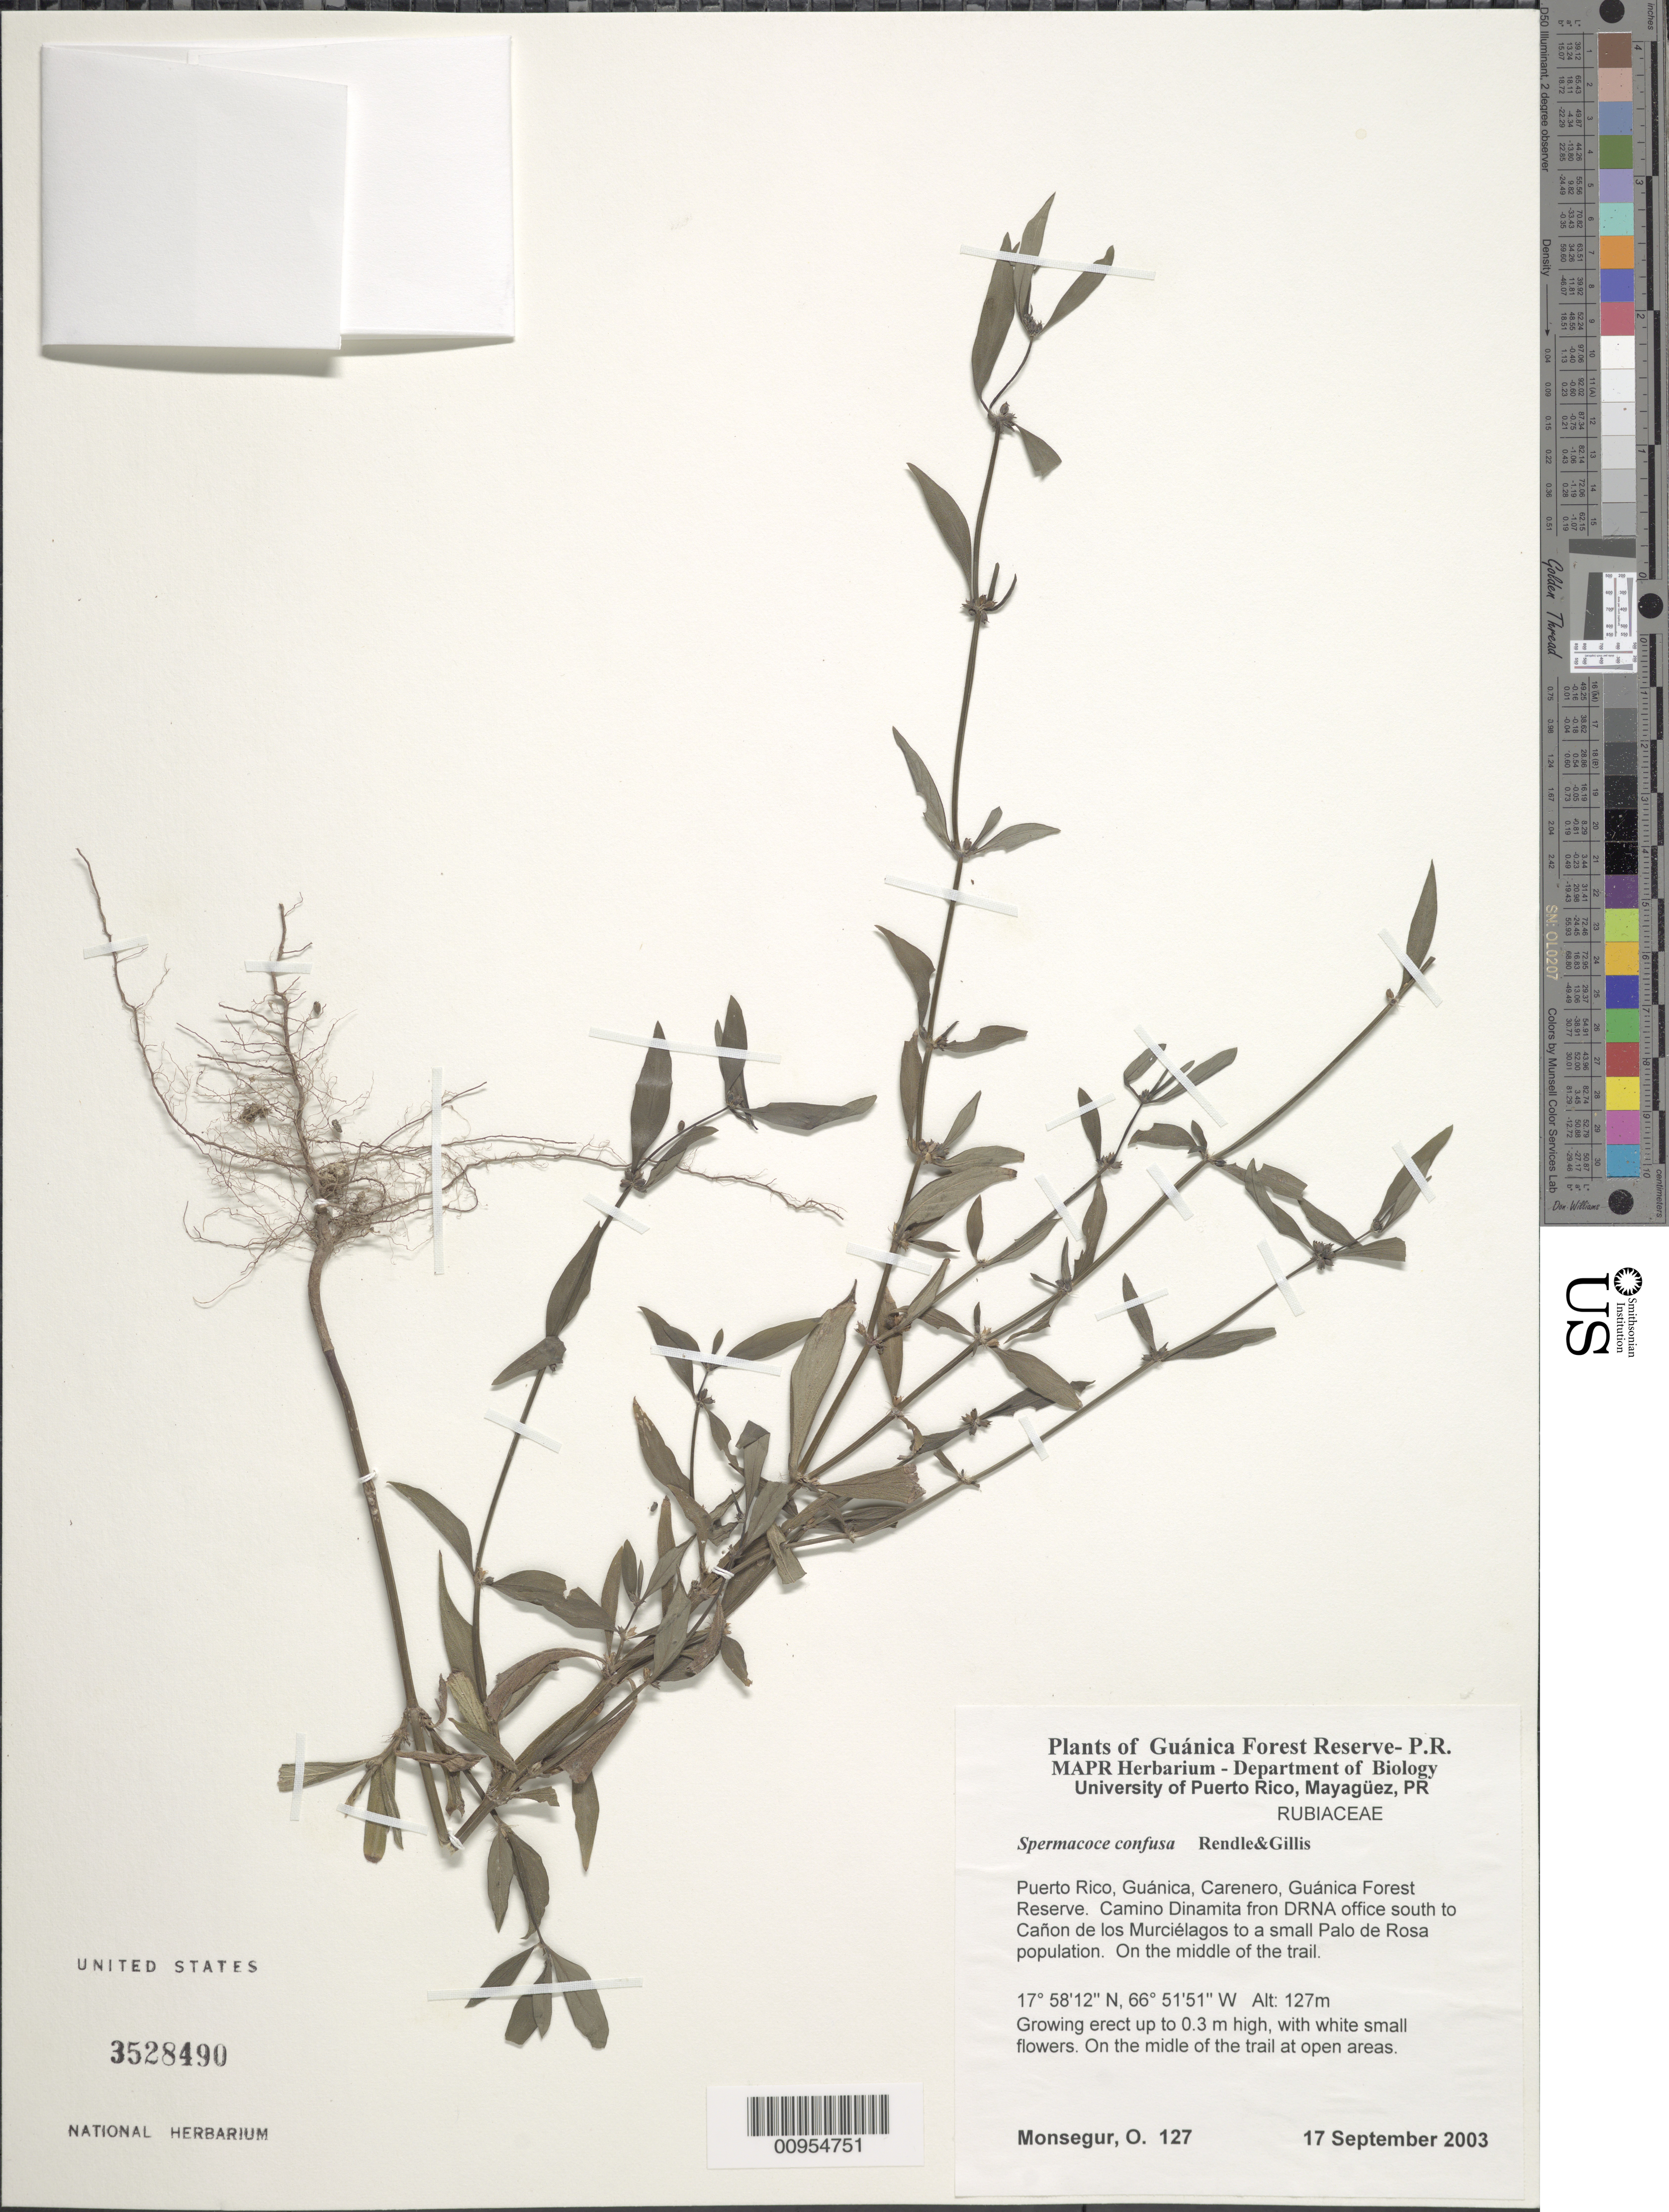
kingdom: Plantae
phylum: Tracheophyta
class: Magnoliopsida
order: Gentianales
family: Rubiaceae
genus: Spermacoce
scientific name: Spermacoce confusa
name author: Rendle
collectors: O. Monsegur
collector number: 127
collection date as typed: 17 Sep 2003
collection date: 2003-09-17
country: Puerto Rico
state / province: Guánica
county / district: Carenero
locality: Guánica Forest Reserve. Camino Dinamita from DRNA office south to Cañon de los Murciélagos to a small Palo de Rosa population. On the middle of the trail.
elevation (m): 127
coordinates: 17.58123, 66.51512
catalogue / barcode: US 3528490